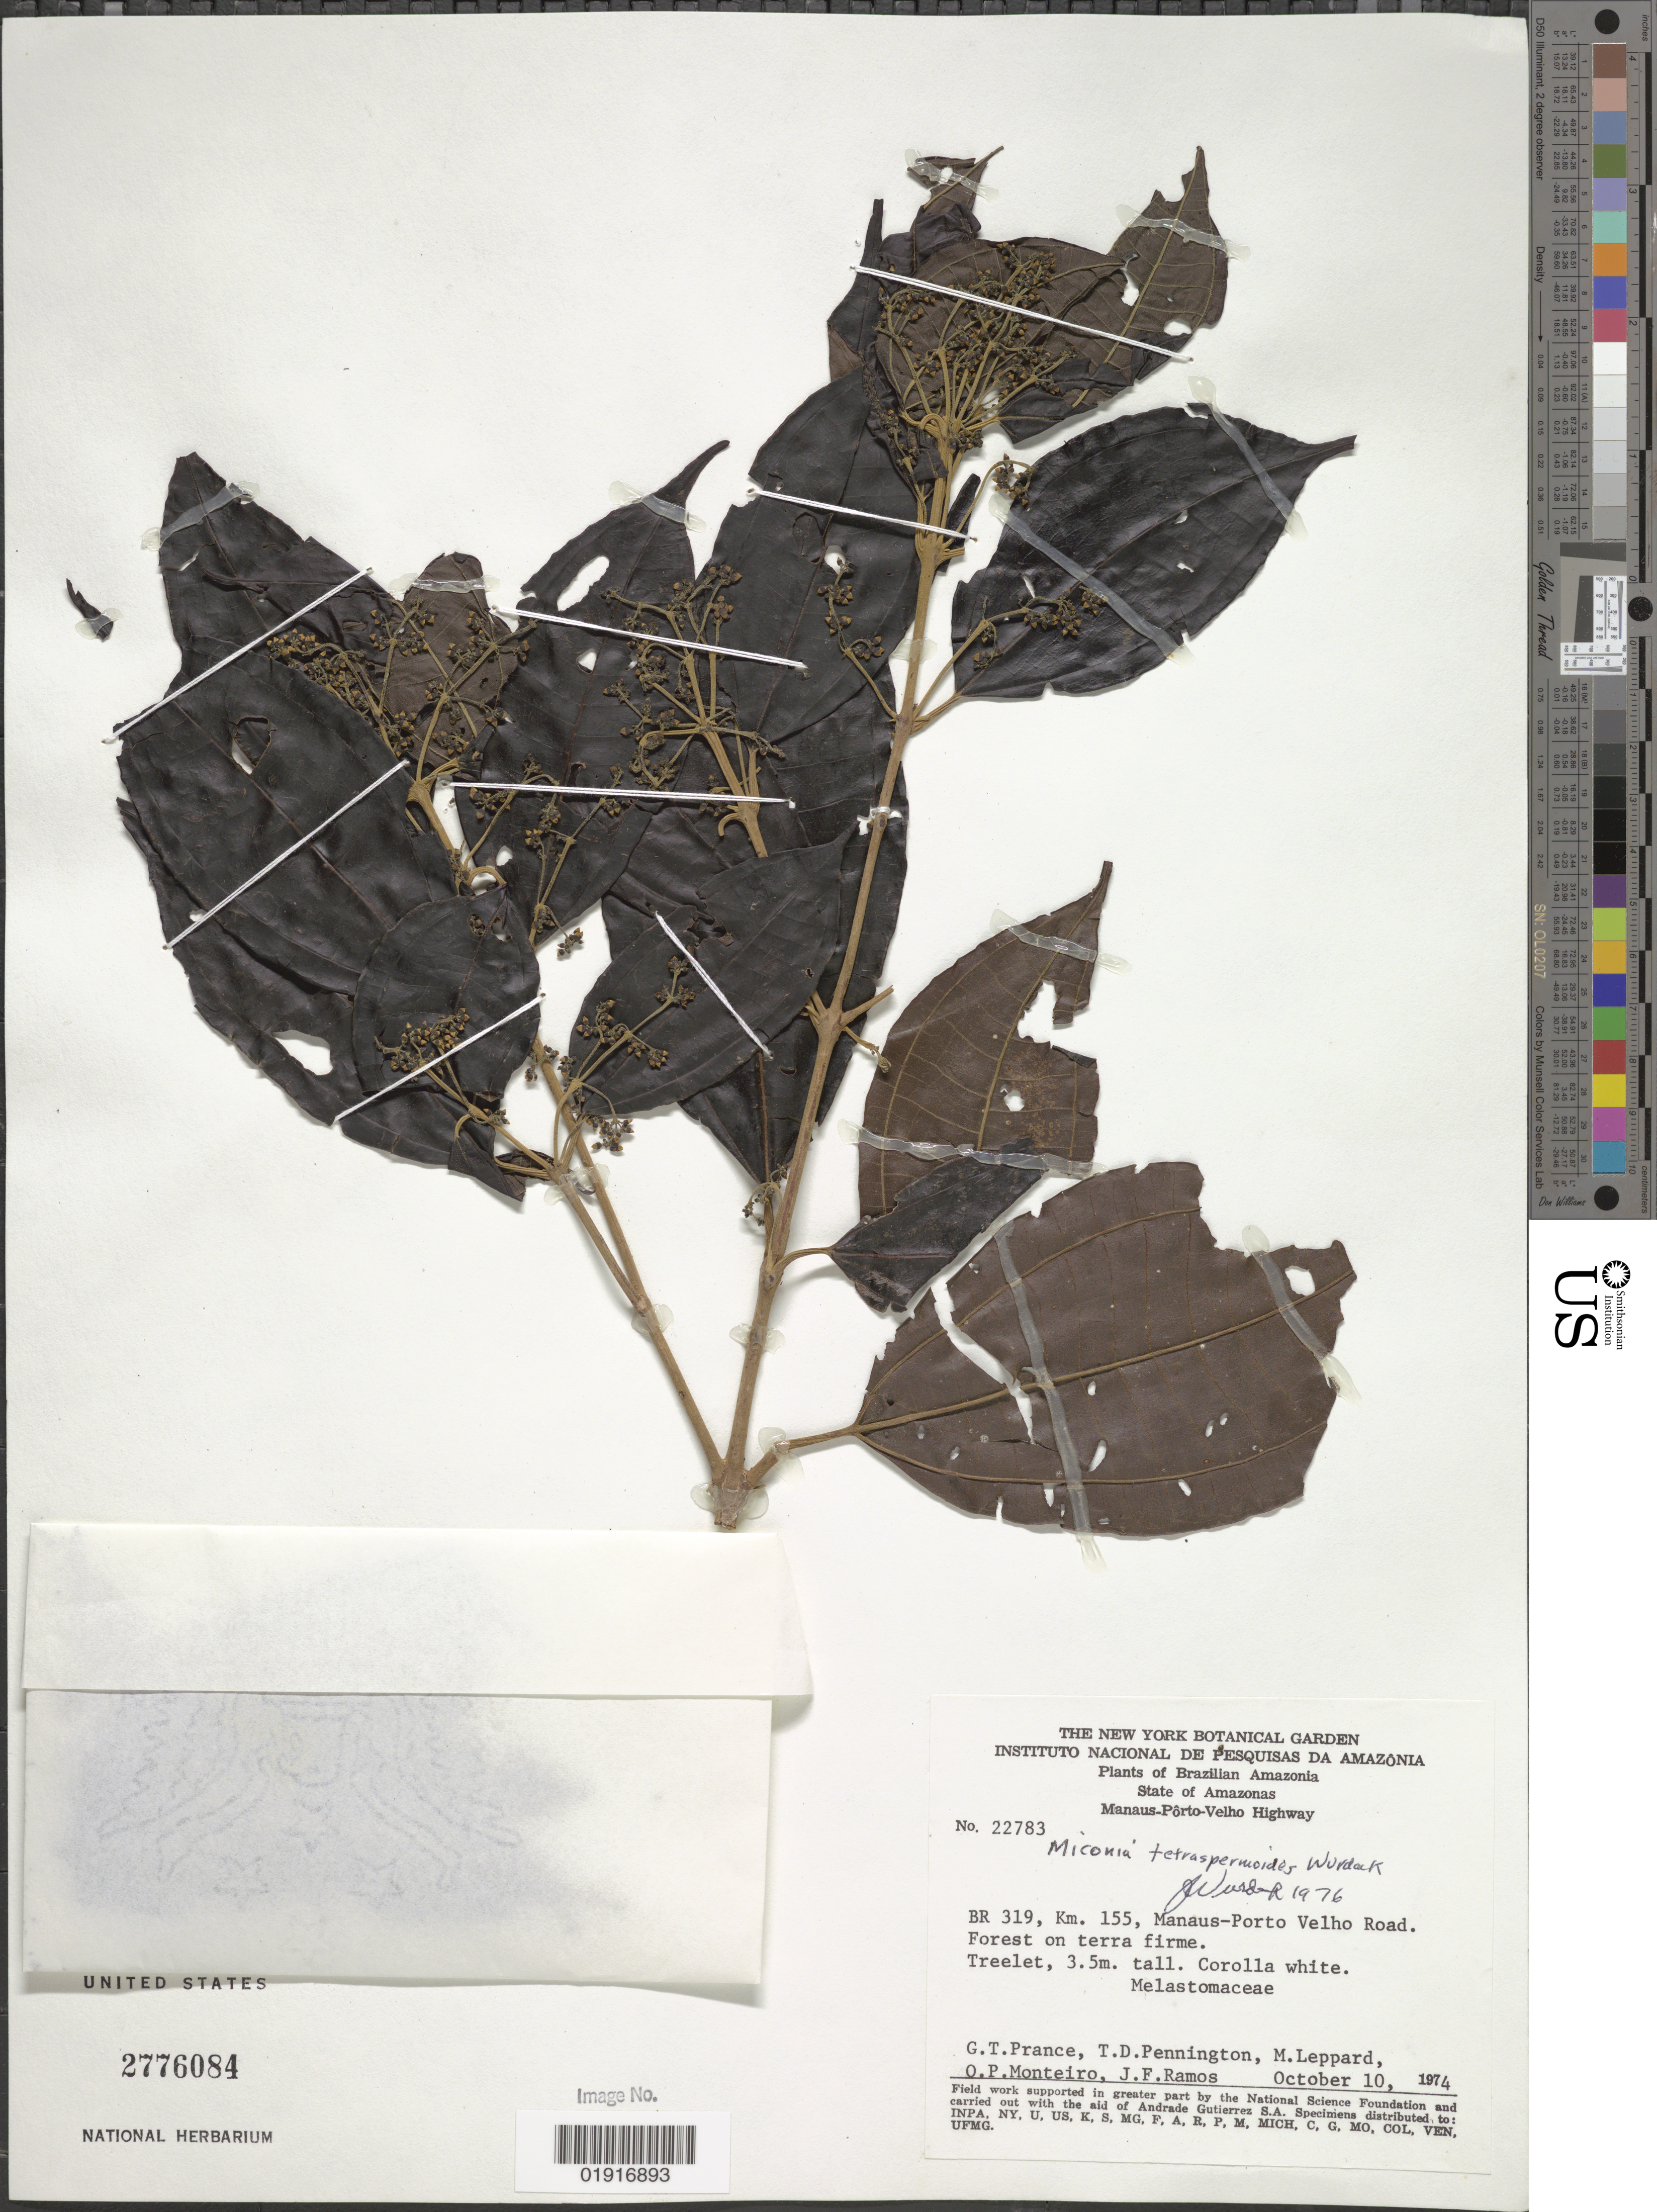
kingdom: Plantae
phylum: Tracheophyta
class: Magnoliopsida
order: Myrtales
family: Melastomataceae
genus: Miconia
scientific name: Miconia tetraspermoides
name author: Wurdack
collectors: G. T. Prance, T. D. Pennington, M. J. Leppard, O. P. Monteiro & J. F. Ramos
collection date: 1974-10-10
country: Peru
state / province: Amazonas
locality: BR 319, km 155, Manaus-Porto Velho Road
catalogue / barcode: US 2776084